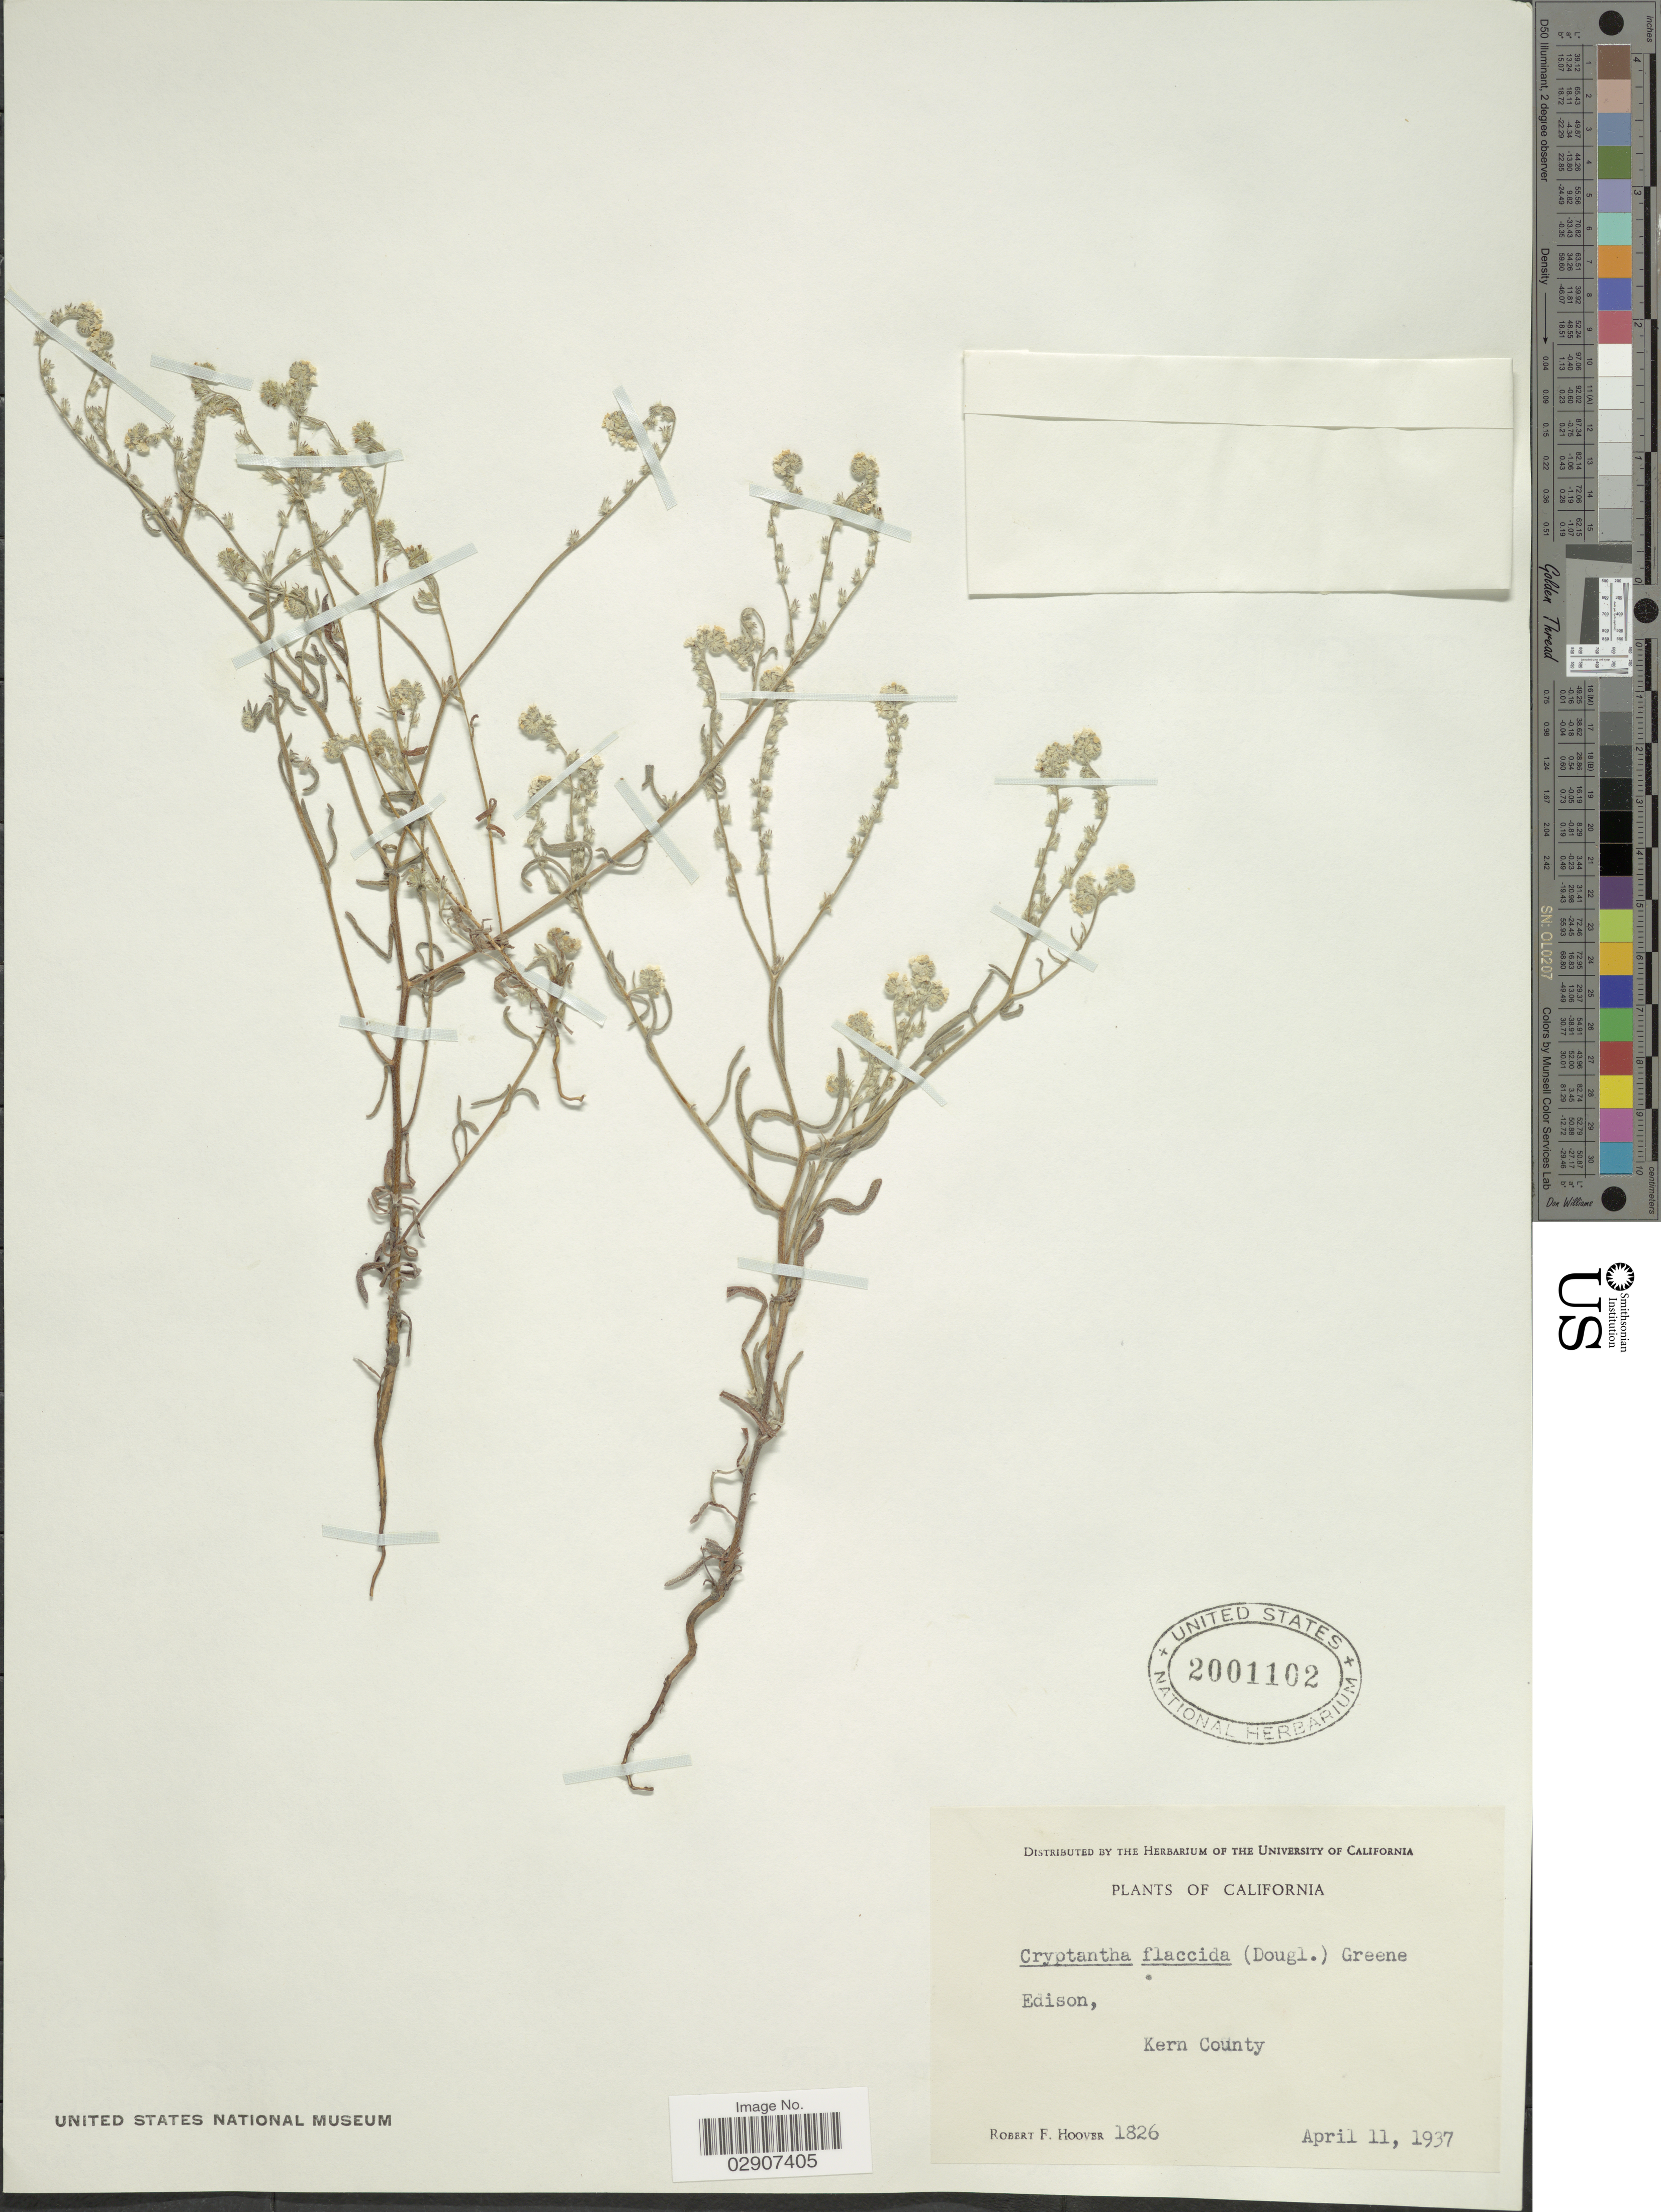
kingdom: Plantae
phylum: Tracheophyta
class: Magnoliopsida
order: Boraginales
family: Boraginaceae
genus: Cryptantha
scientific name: Cryptantha flaccida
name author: (Douglas ex Lehm.) Greene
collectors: R. F. Hoover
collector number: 1826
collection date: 1937-04-11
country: United States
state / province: California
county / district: Kern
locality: Edison, Kern County.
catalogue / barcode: US 2001102